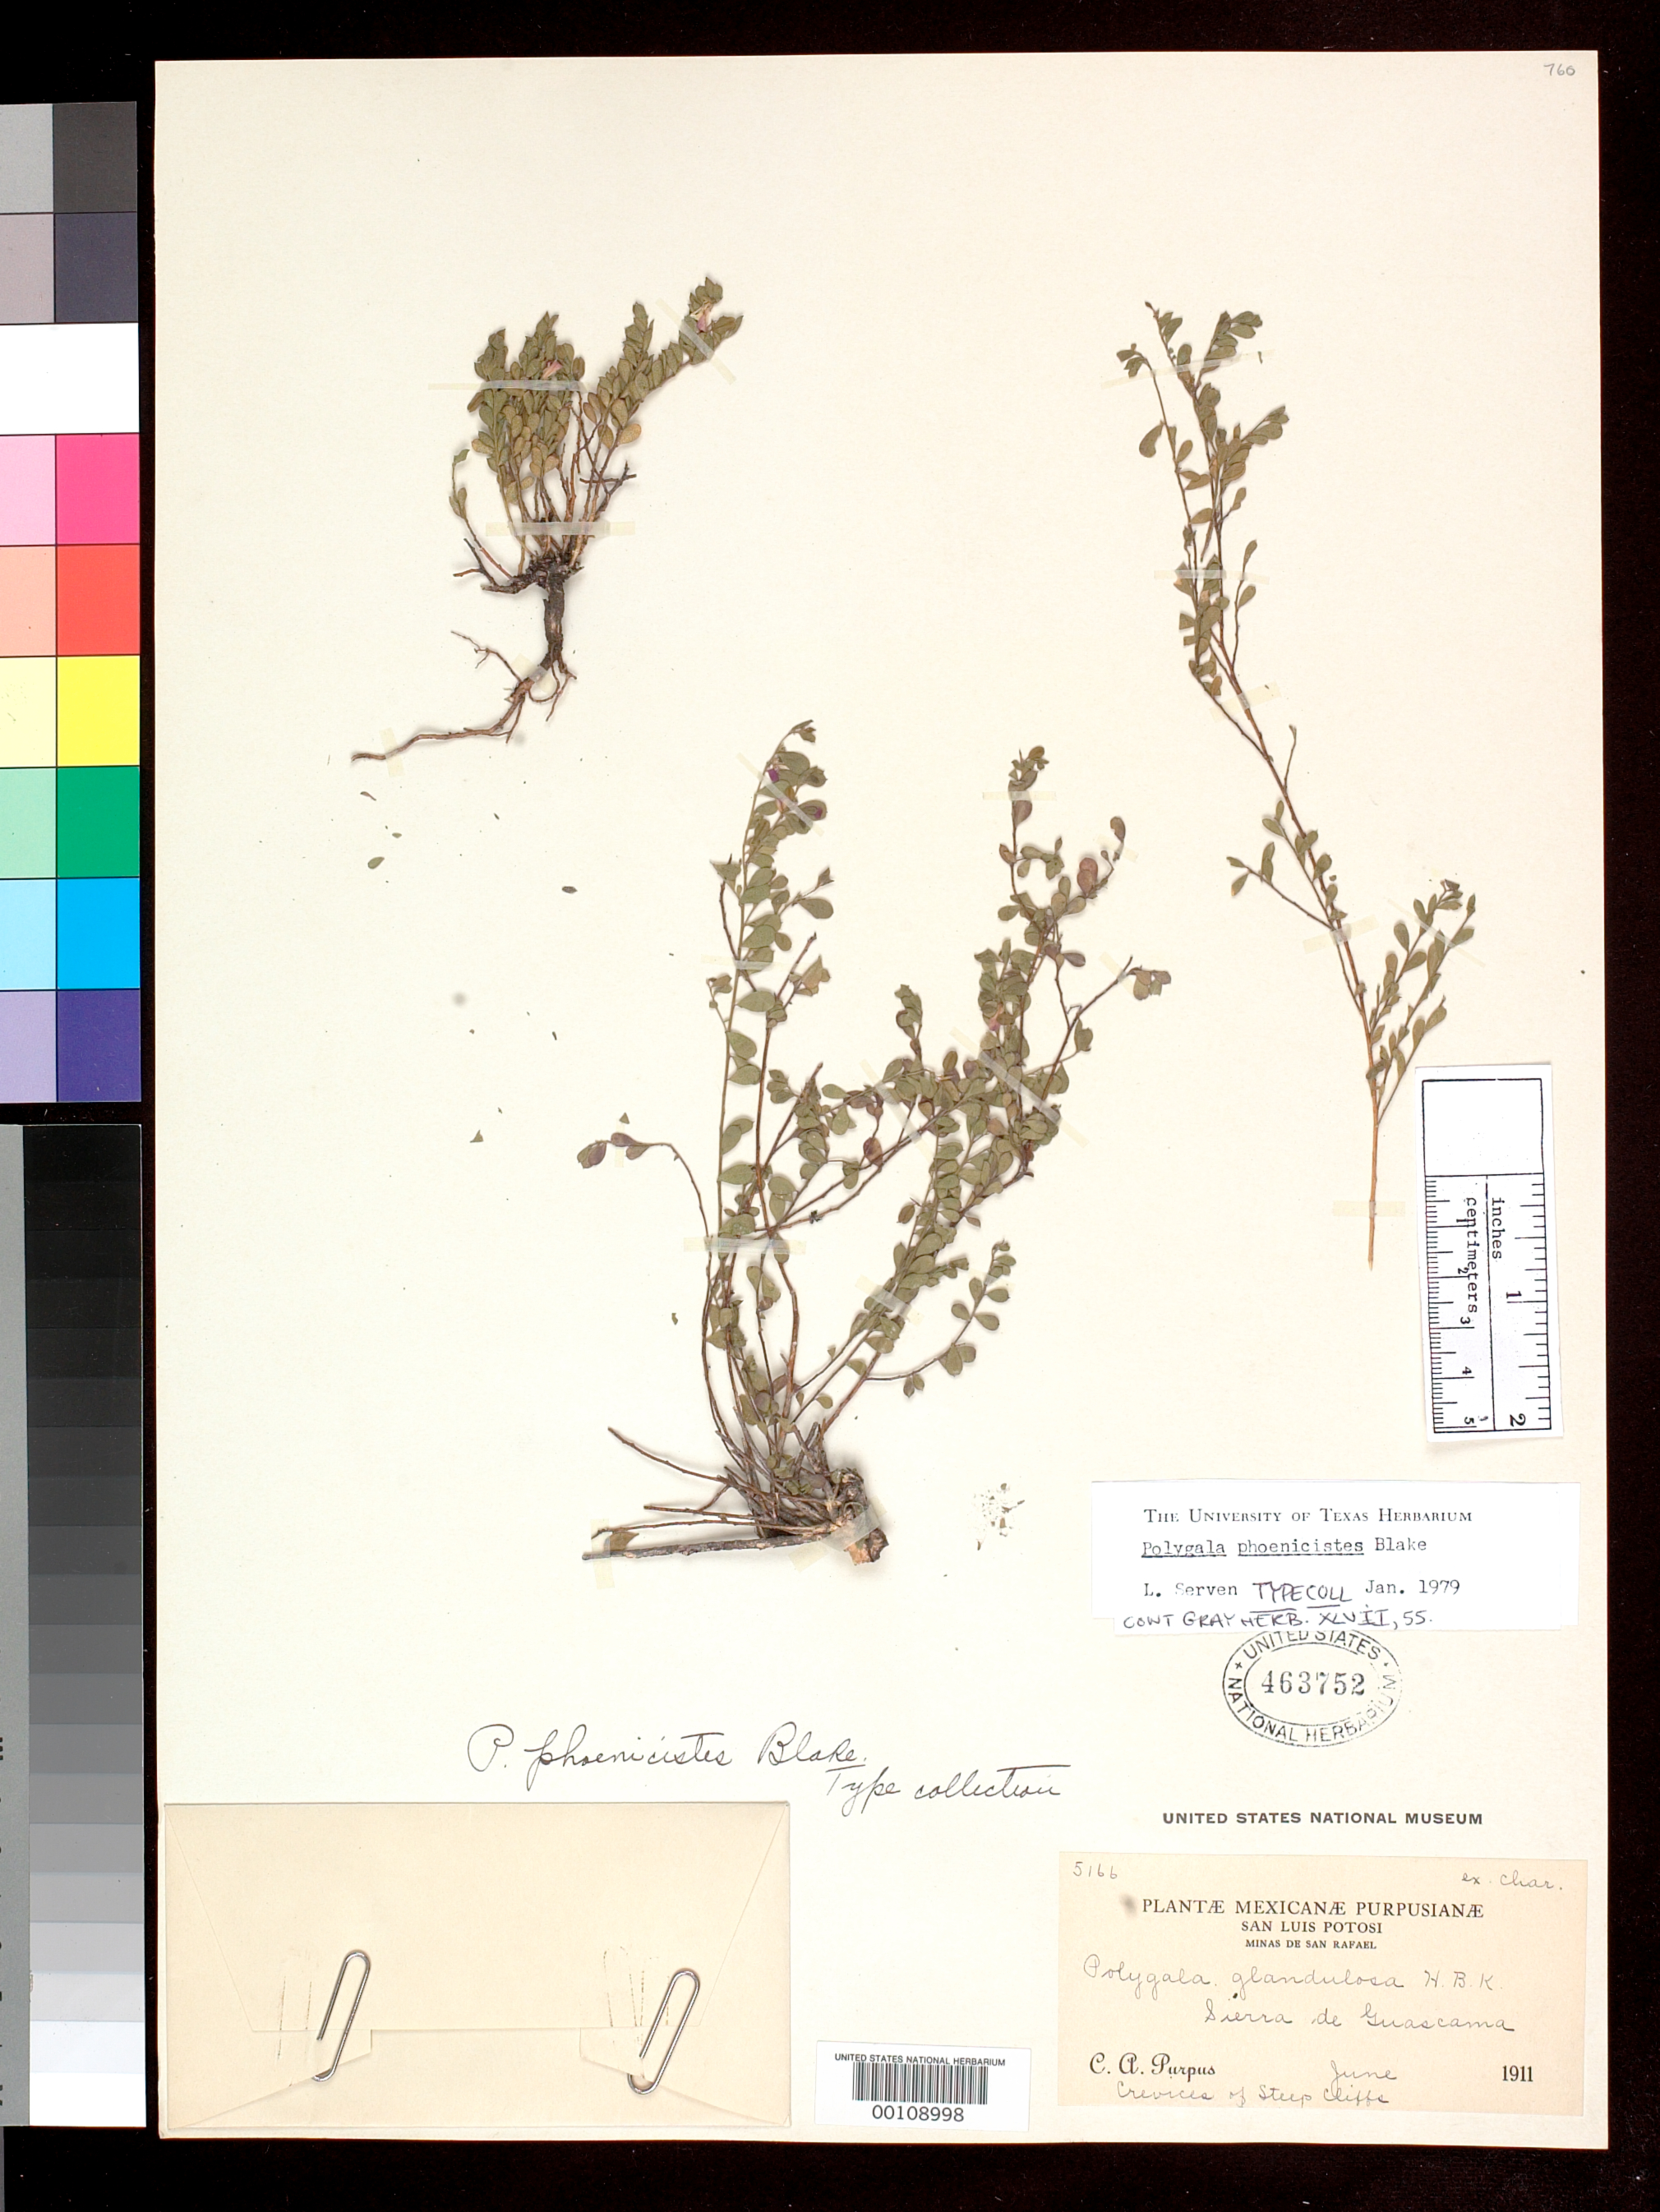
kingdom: Plantae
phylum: Tracheophyta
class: Magnoliopsida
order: Fabales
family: Polygalaceae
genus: Polygala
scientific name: Polygala phoenicistes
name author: S.F. Blake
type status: Type Collection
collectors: C. A. Purpus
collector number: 5166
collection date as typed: Jun 1911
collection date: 1911-06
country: Mexico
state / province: San Luis Potosi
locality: Sierra de Guascama, Minas de San Rafael.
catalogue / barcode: US 463752